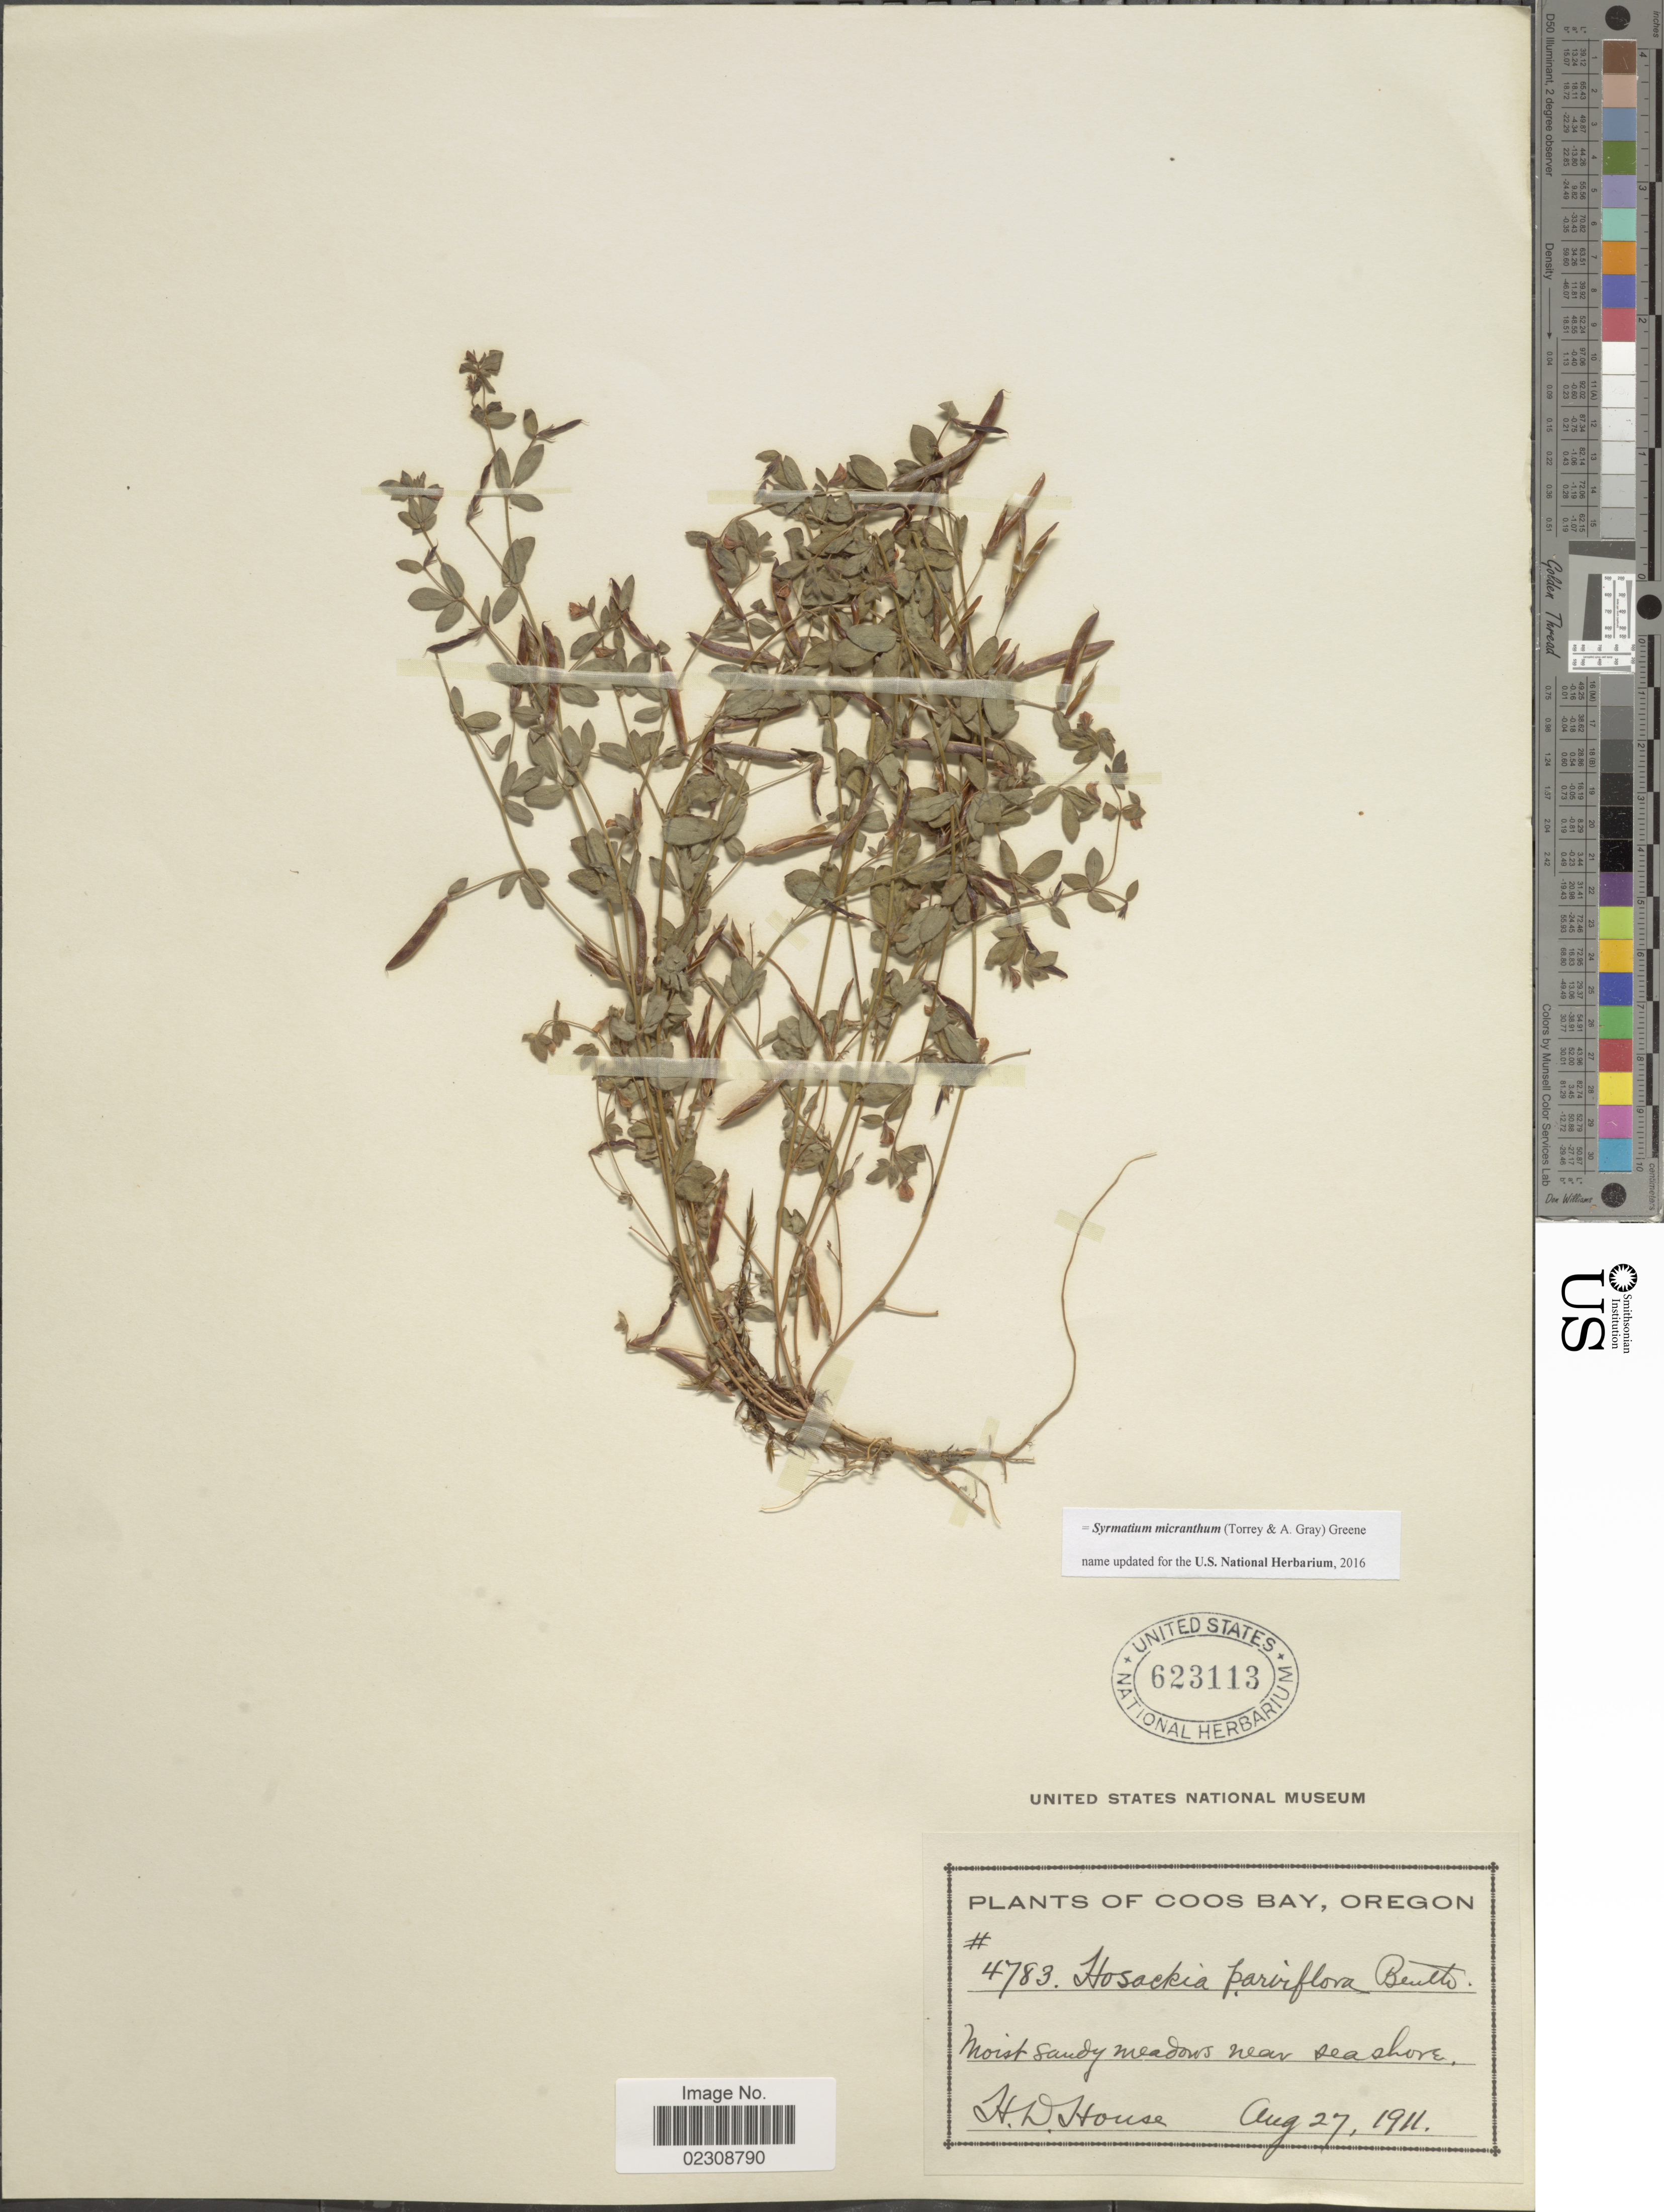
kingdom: Plantae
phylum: Tracheophyta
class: Magnoliopsida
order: Fabales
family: Fabaceae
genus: Syrmatium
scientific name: Syrmatium micranthum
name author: (Torr. & A. Gray) Greene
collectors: H. D. House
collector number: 4783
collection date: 1911-08-27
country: United States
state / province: Oregon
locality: Coos Bay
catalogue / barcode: US 623113